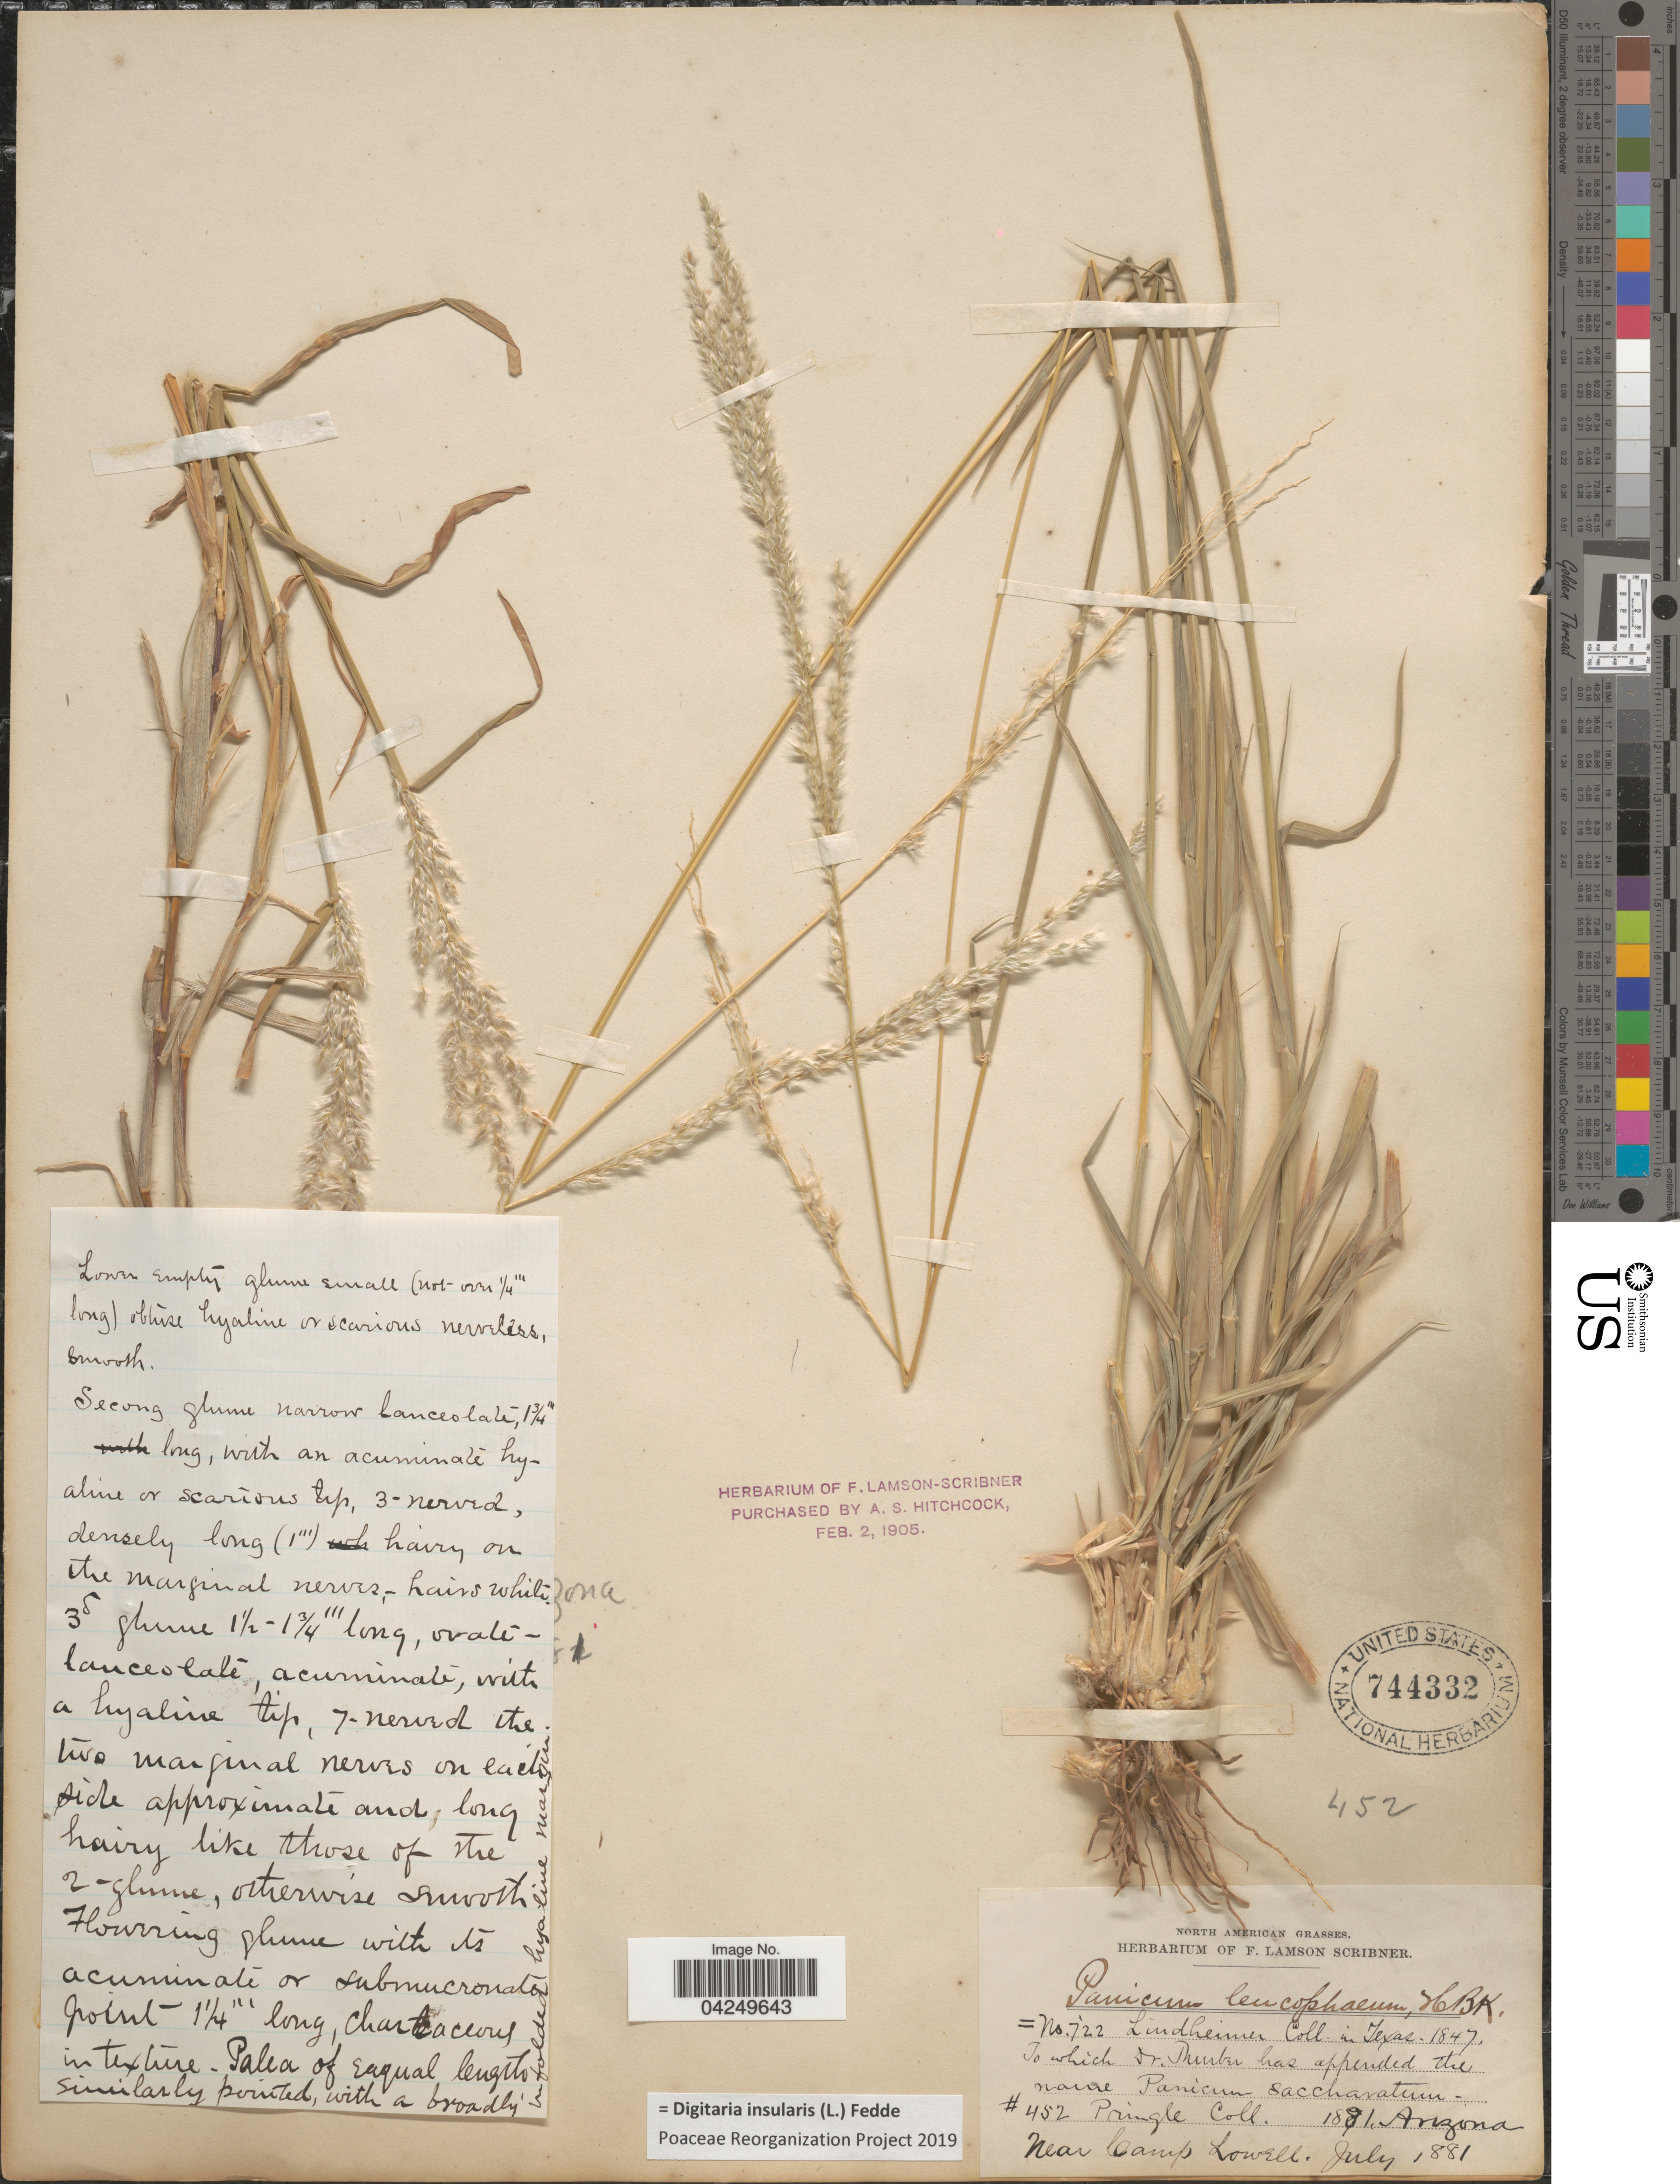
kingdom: Plantae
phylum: Tracheophyta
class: Liliopsida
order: Poales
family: Poaceae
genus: Digitaria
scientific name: Digitaria insularis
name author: (L.) Fedde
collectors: -- Pringle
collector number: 452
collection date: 1881-07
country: United States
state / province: Arizona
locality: Near Camp Lowell.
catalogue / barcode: US 744332